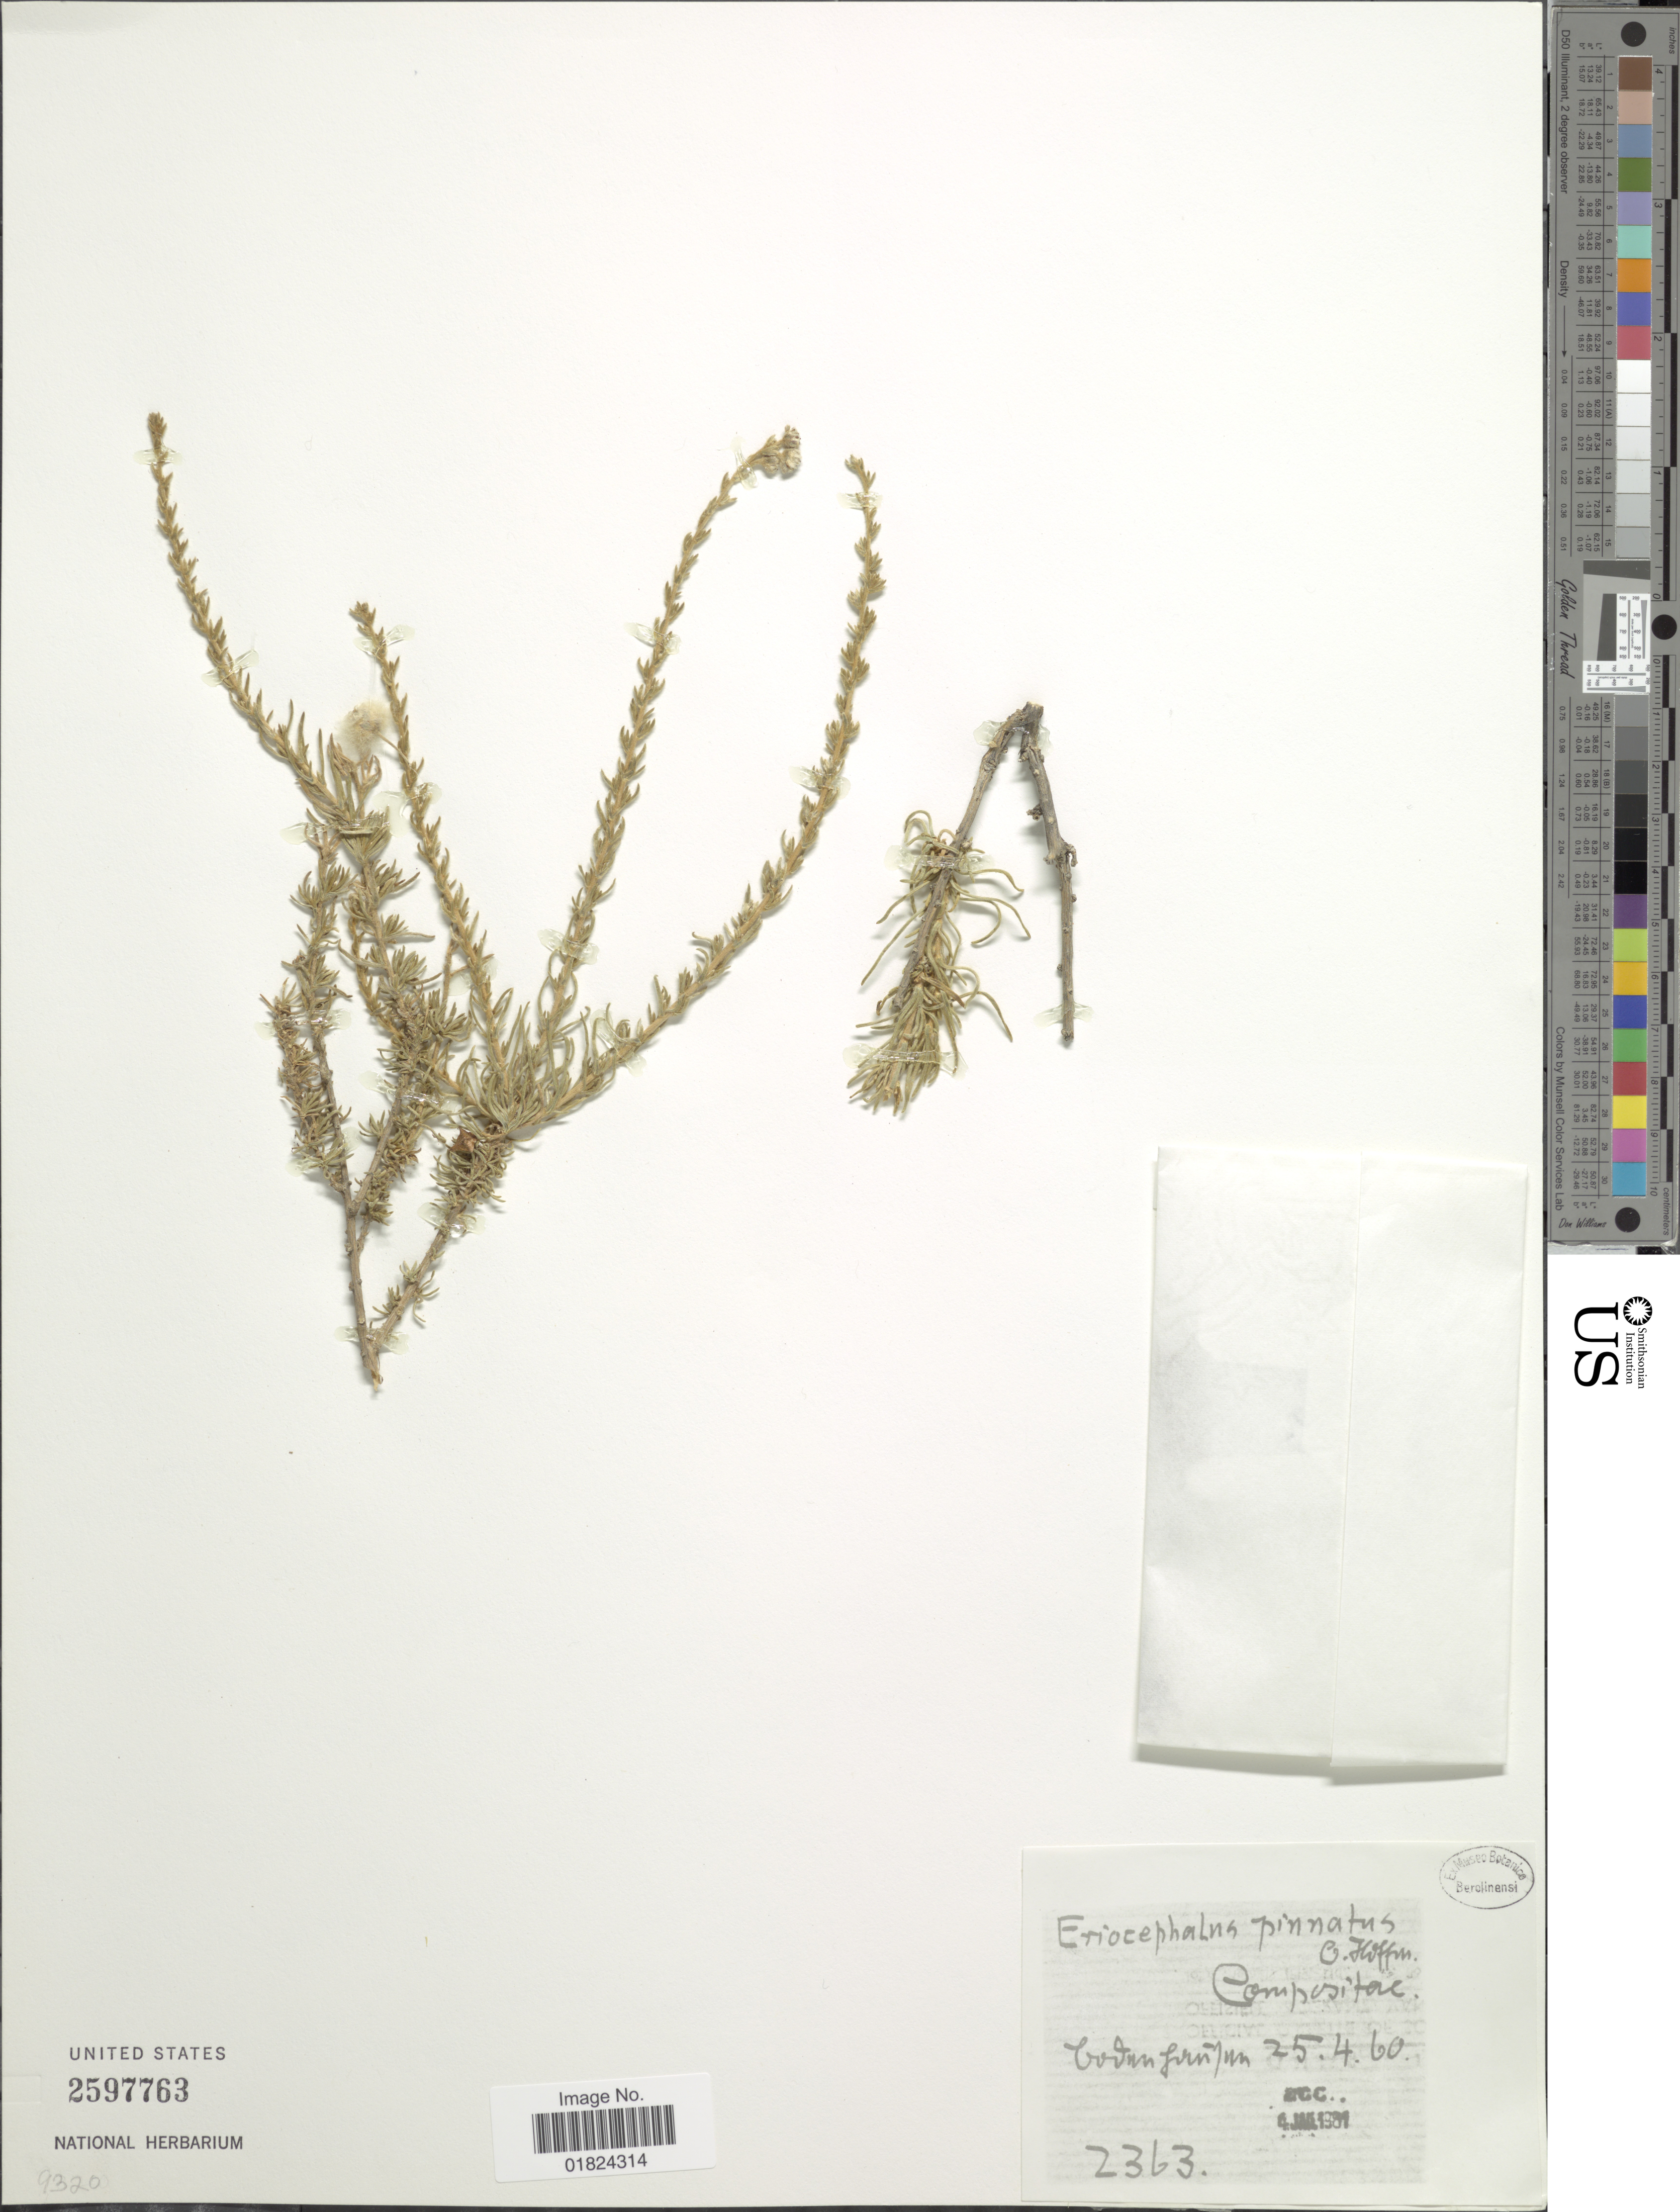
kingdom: Plantae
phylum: Tracheophyta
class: Magnoliopsida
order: Asterales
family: Asteraceae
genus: Eriocephalus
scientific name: Eriocephalus luederitzianus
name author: O. Hoffm.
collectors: ex Museo Botanico Berolinensi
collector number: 2363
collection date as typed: Transcribed d/m/y: 25/4/60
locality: Codanfontein. [interpreted]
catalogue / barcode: US 2597763